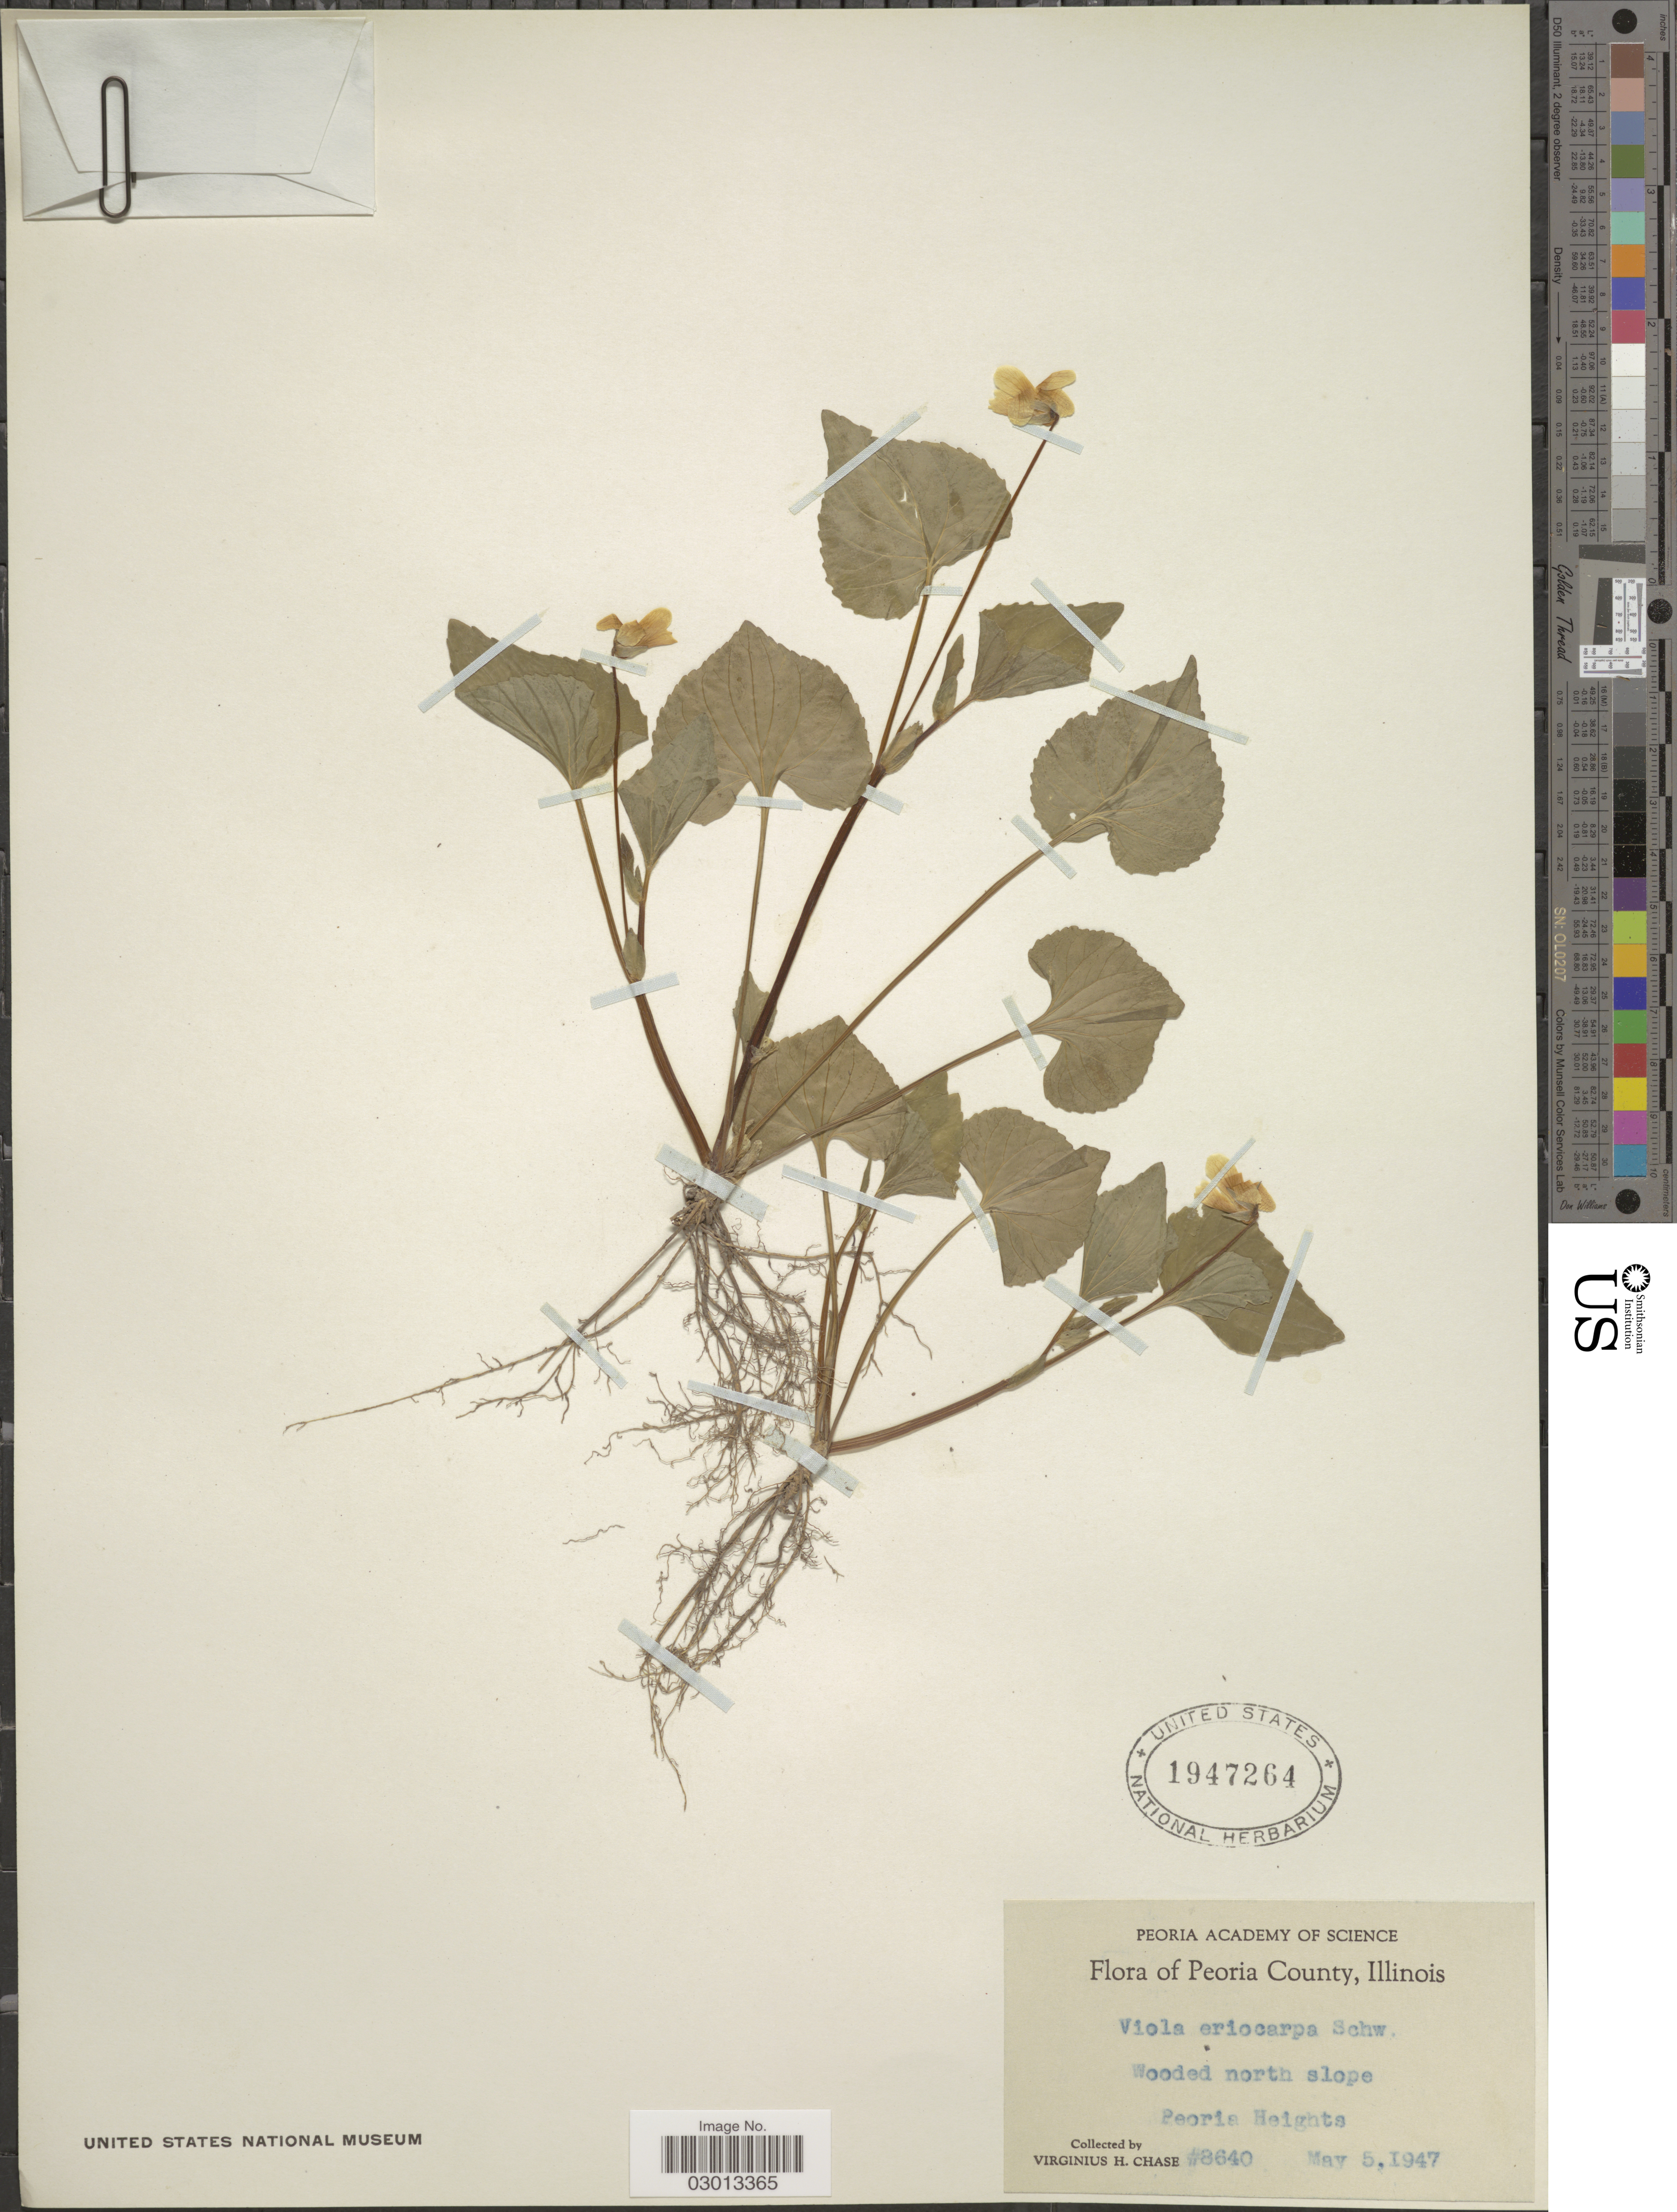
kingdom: Plantae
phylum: Tracheophyta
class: Magnoliopsida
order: Malpighiales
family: Violaceae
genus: Viola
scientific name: Viola pensylvanica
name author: Michx.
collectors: V. H. Chase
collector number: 8640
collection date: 1947-05-05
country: United States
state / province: Illinois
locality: Peoria County. Wooded north slope. Peoria Heights.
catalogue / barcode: US 1947264